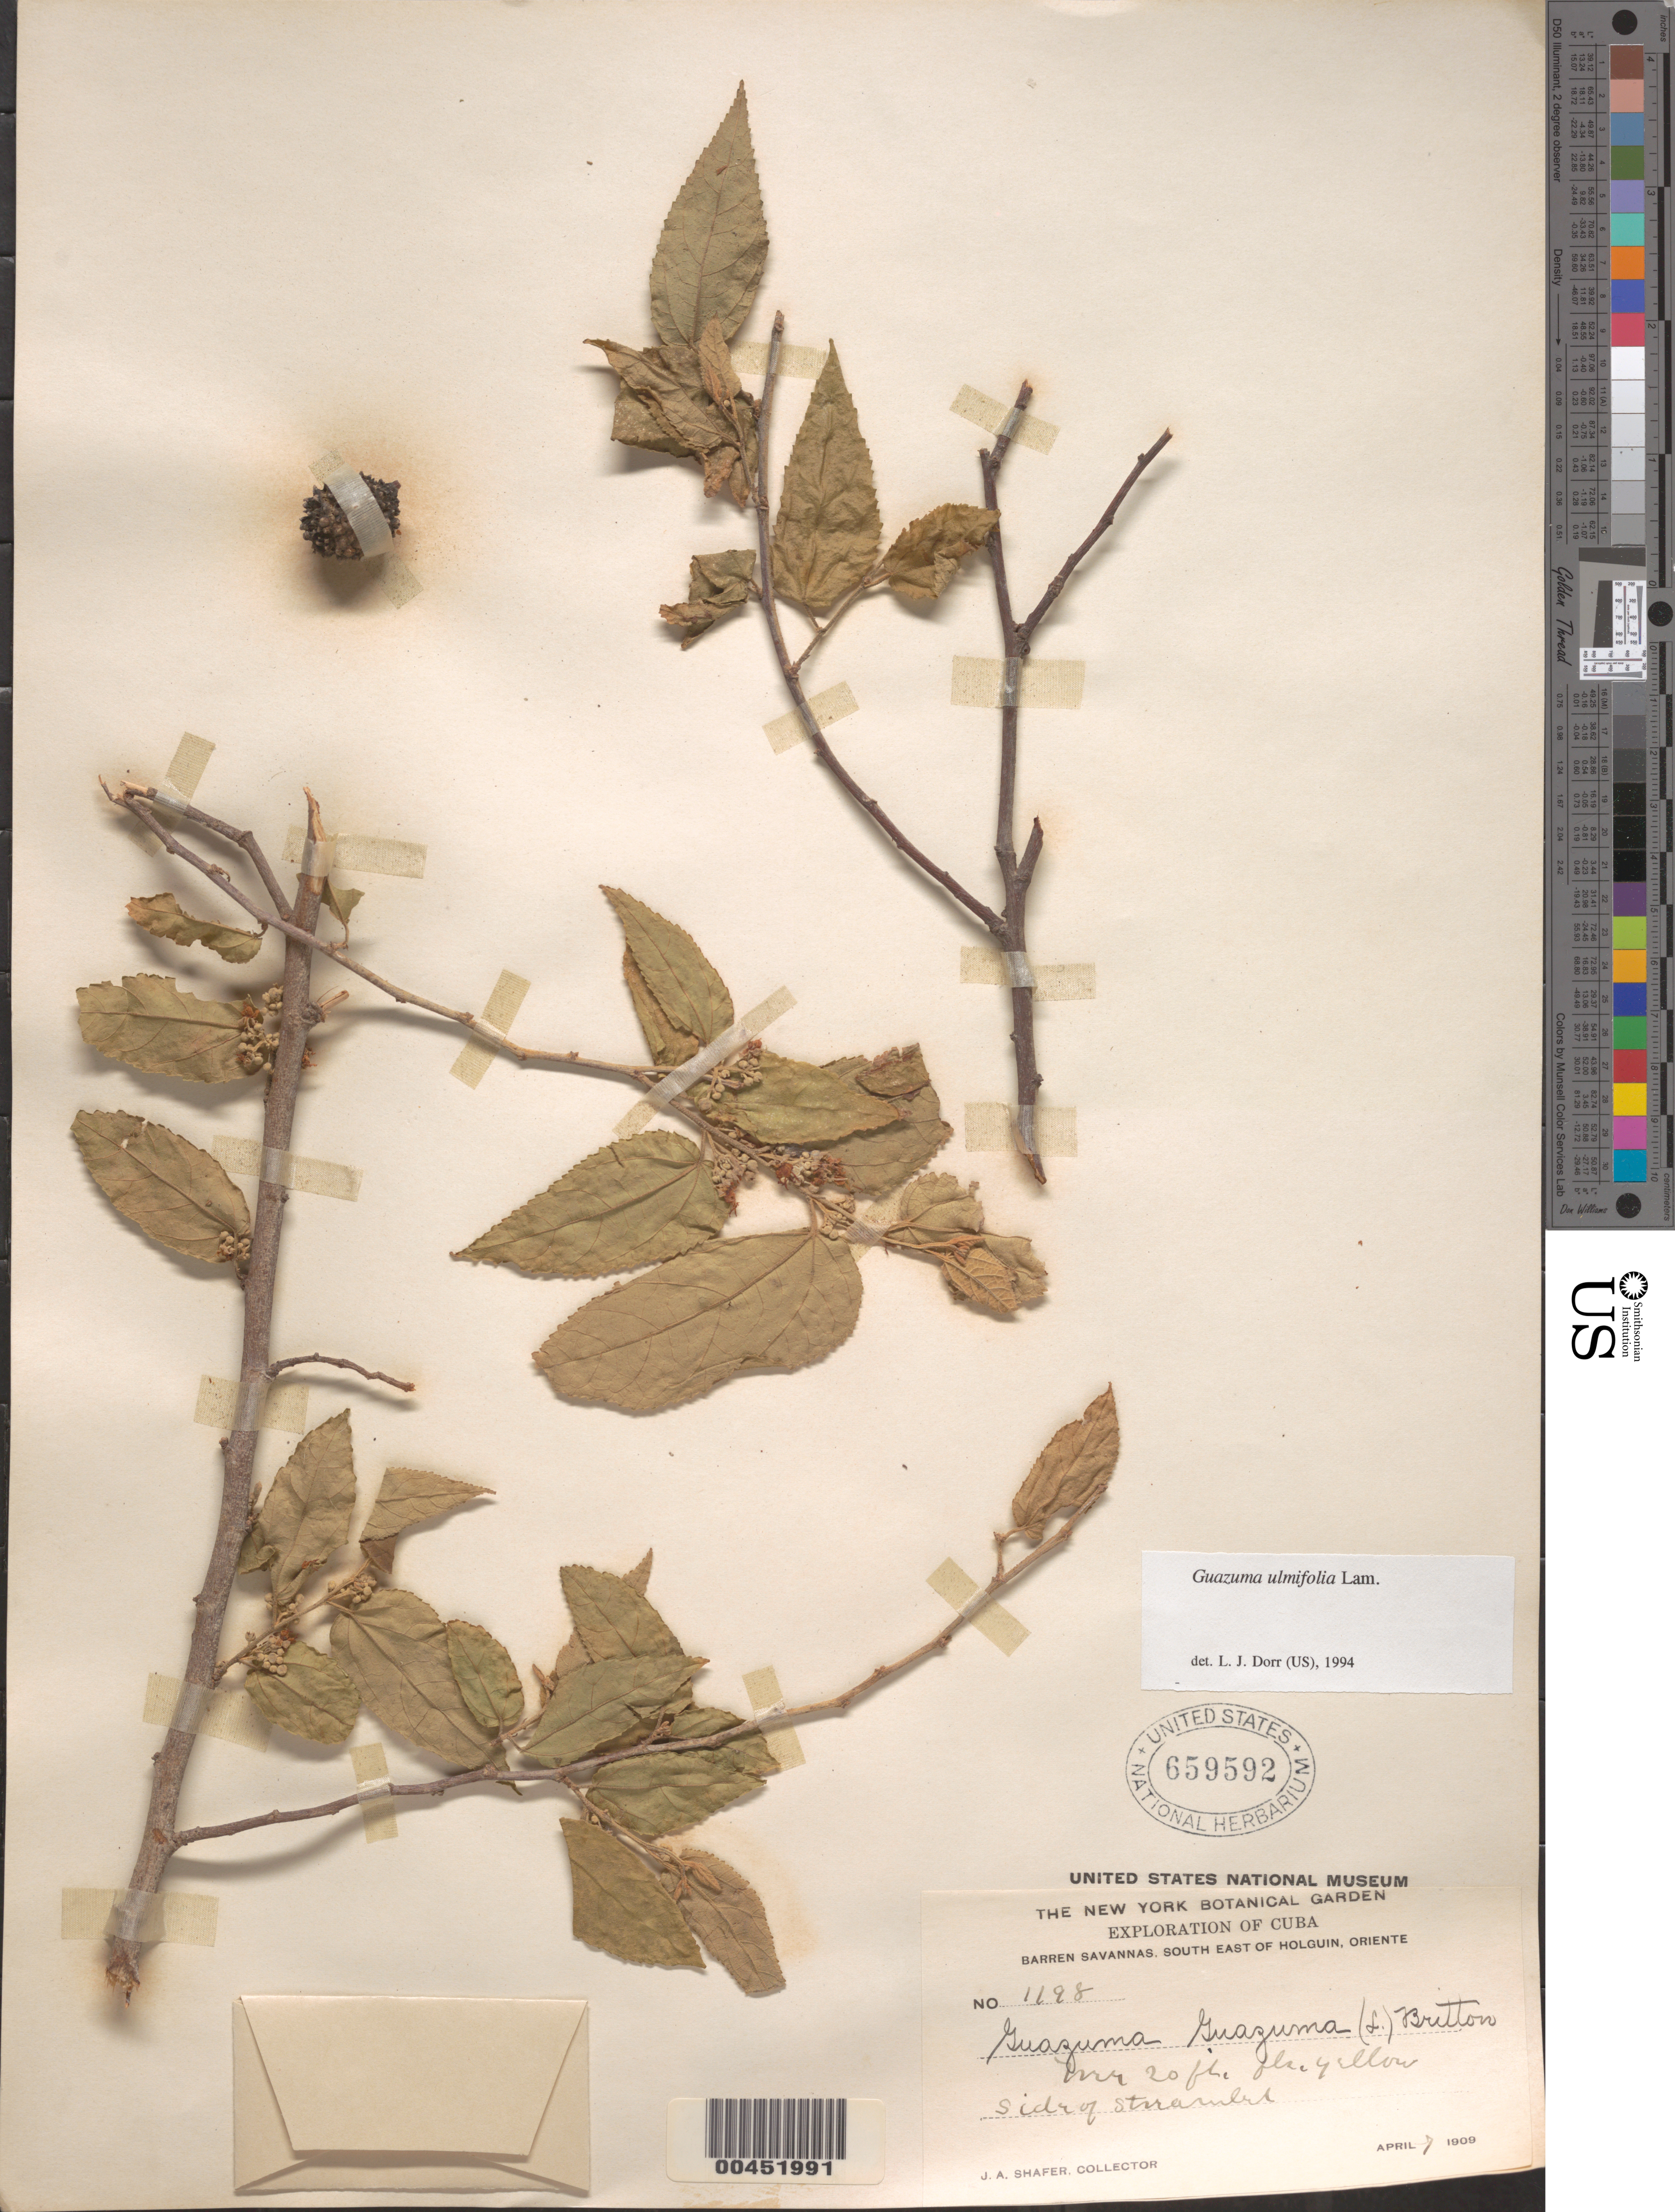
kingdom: Plantae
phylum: Tracheophyta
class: Magnoliopsida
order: Malvales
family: Malvaceae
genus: Guazuma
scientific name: Guazuma ulmifolia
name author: Lam.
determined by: Dorr, L. J., (BOT), Smithsonian Institution - National Museum of Natural History (UNITED STATES)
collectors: J. A. Shafer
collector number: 1198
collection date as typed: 07 Apr 1909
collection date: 1909-04-07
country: Cuba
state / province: Holguín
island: Greater Antilles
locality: SE of Holguín. [In former Oriente Province.]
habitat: Barren savannas, side of streamlet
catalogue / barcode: US 659592